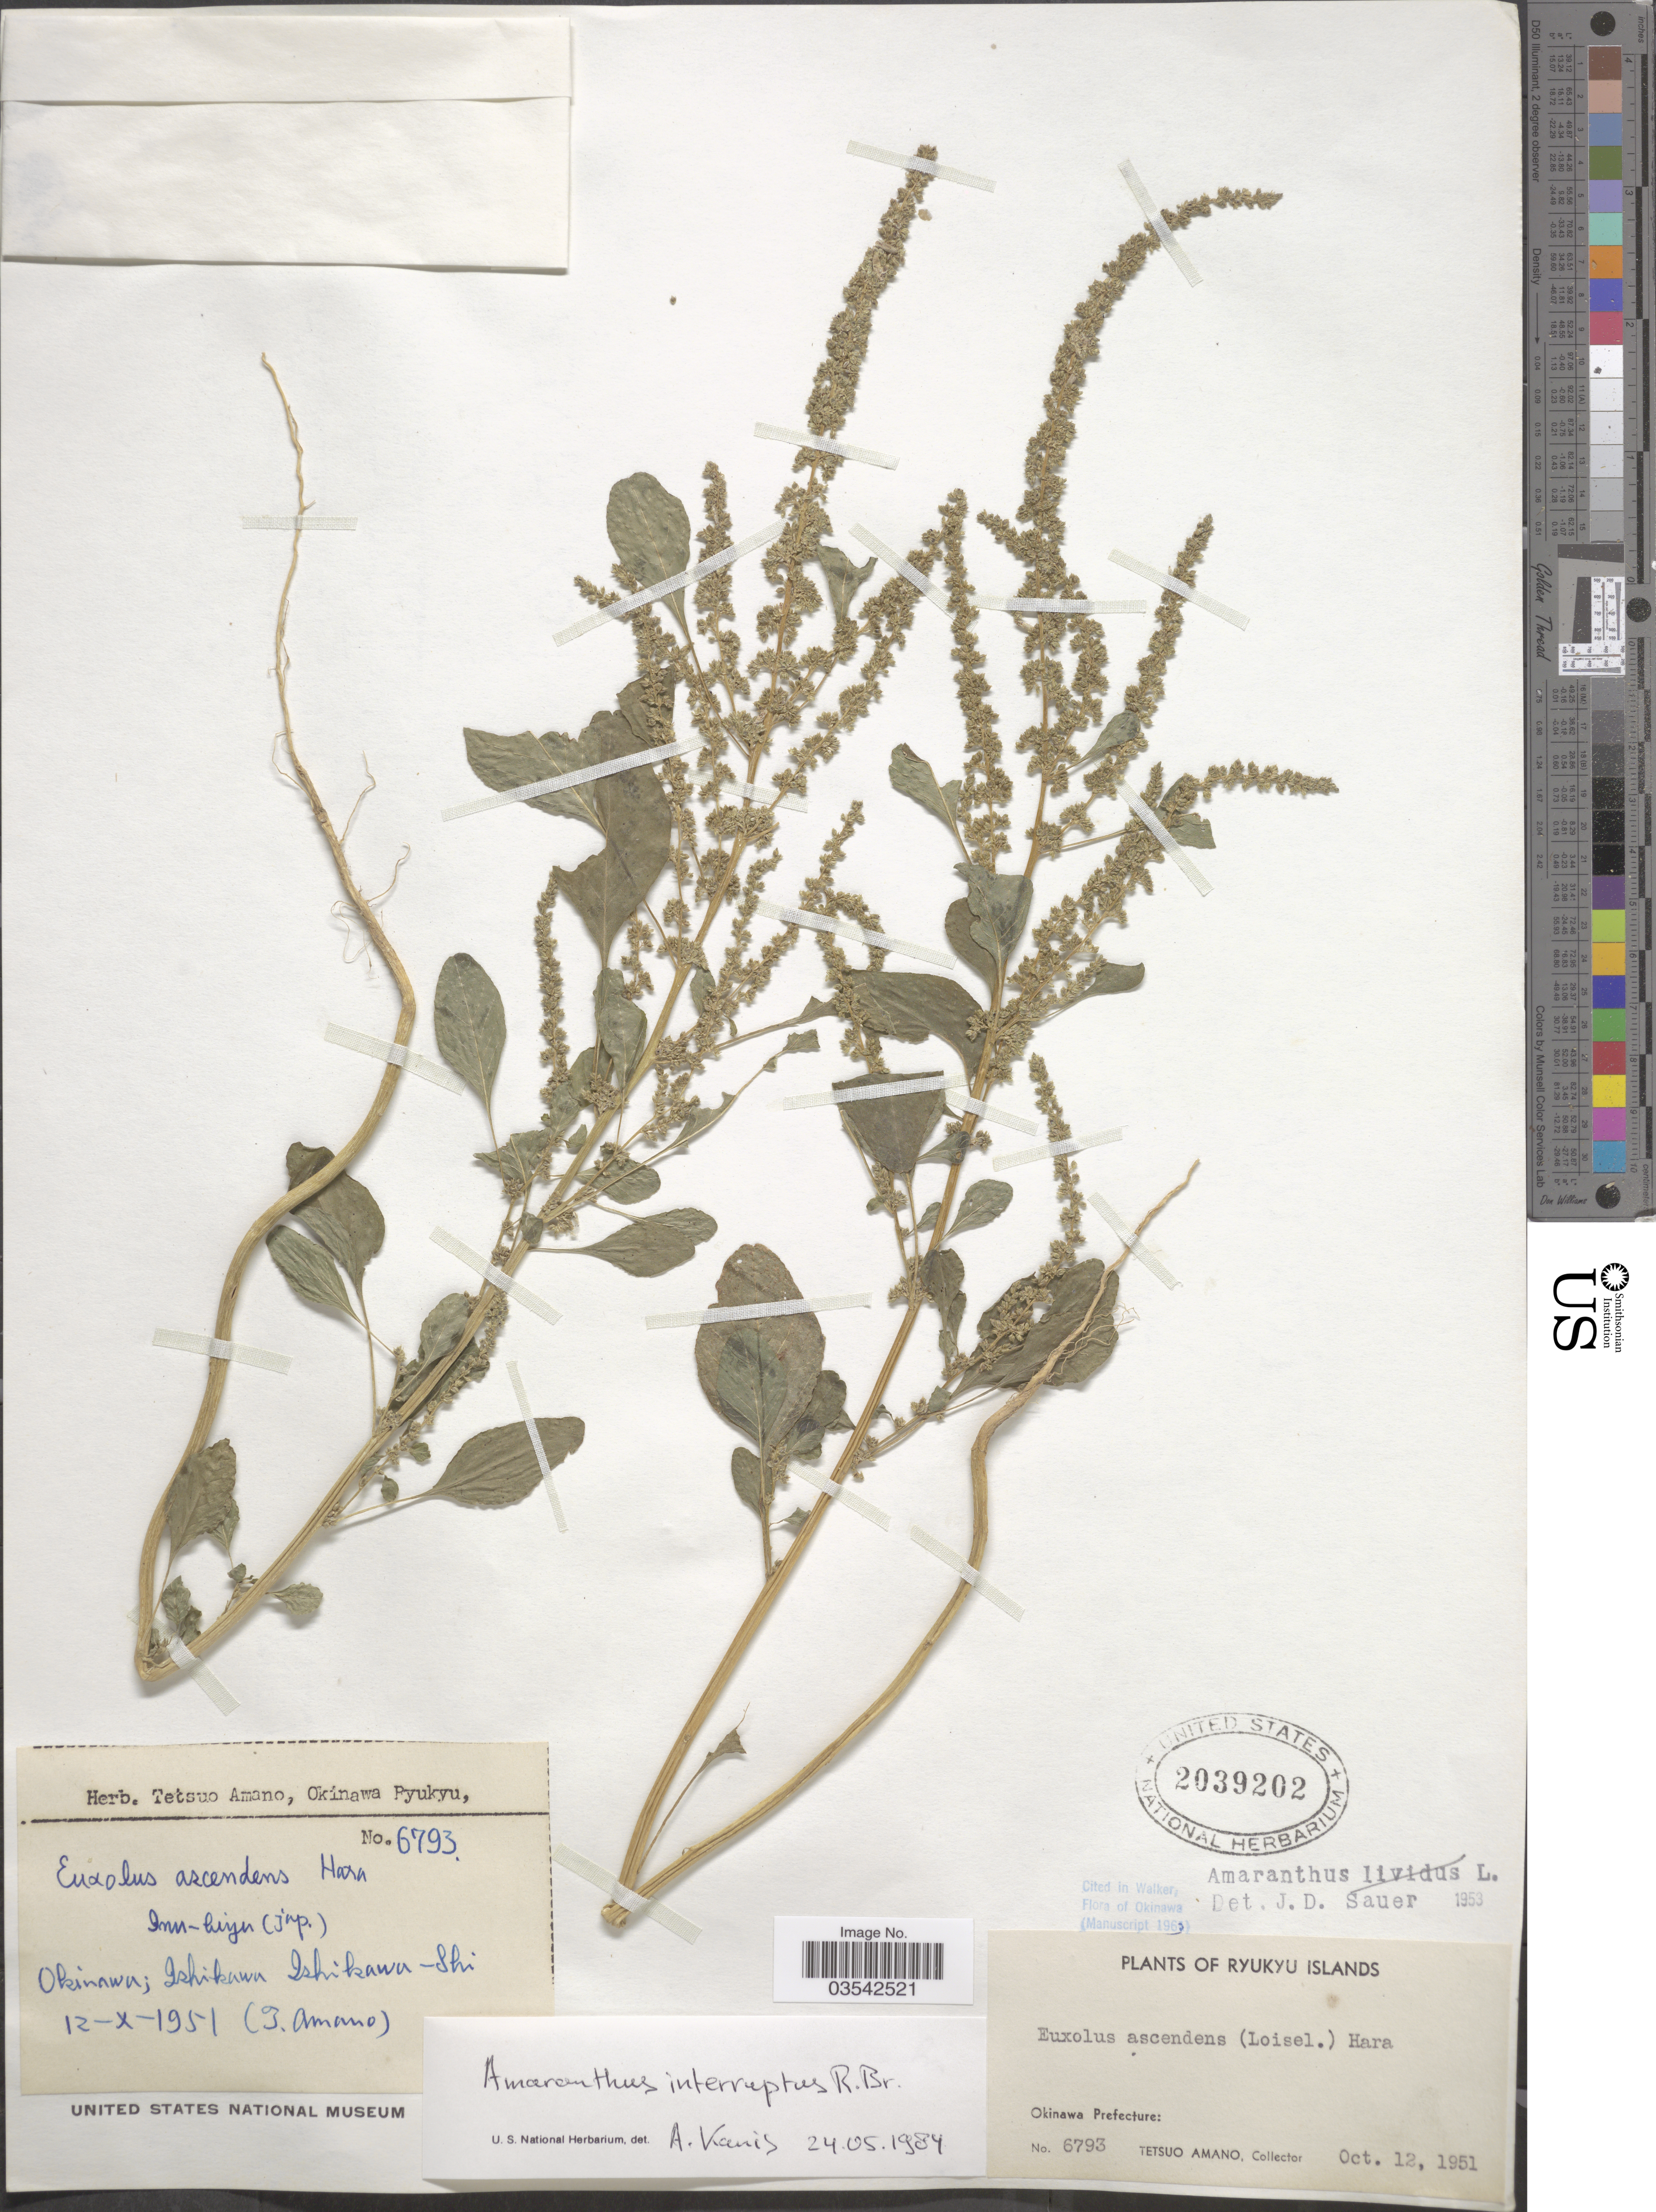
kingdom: Plantae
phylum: Tracheophyta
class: Magnoliopsida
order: Caryophyllales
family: Amaranthaceae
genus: Amaranthus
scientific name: Amaranthus interruptus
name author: R. Br.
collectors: T. Amano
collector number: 6793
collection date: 1951-10-12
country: Japan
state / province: Okinawa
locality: Ryukyu Islands. Okinawa Prefecture. Okinawa; Ishikawa Ishikawa-Shi.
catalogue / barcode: US 2039202